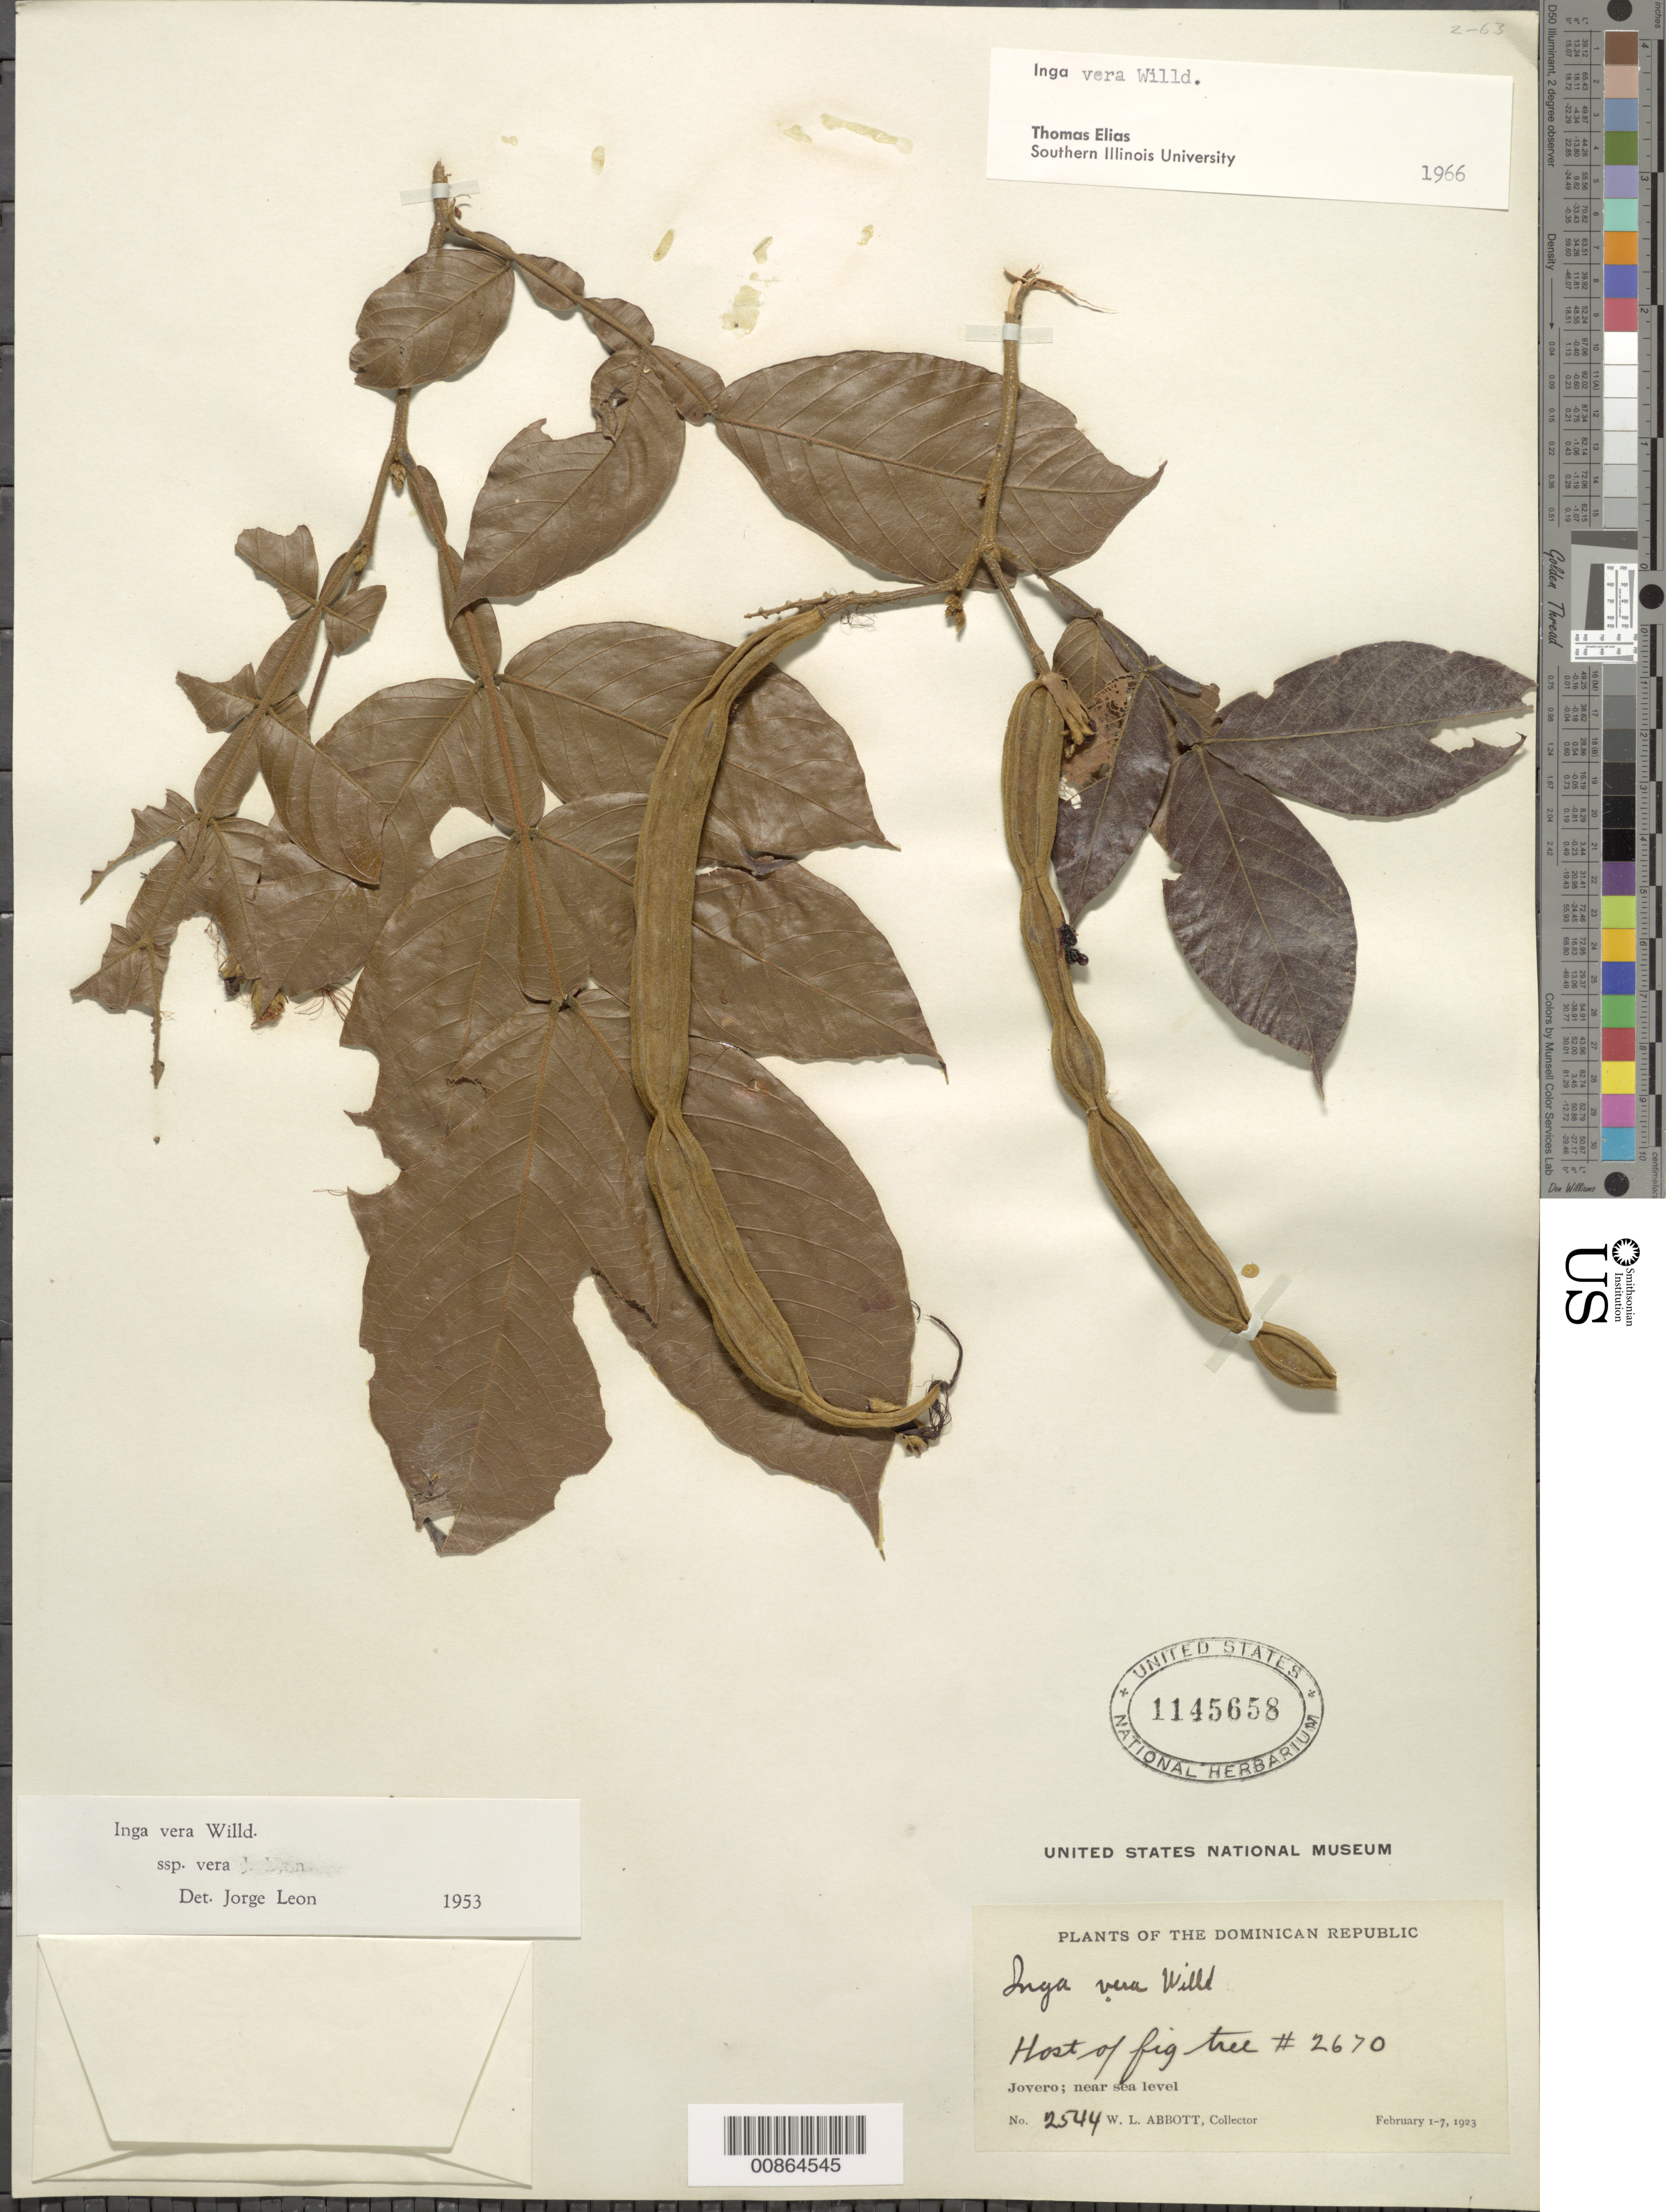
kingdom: Plantae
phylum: Tracheophyta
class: Magnoliopsida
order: Fabales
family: Fabaceae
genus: Inga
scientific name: Inga vera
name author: Willd.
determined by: Elias, T., (SIU), Southern Illinois University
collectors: W. L. Abbott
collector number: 2544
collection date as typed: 01 Feb 1923 to 07 Feb 1923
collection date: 1923-02-01/1923-02-07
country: Dominican Republic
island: Hispaniola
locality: Jovero.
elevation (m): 0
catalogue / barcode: US 1145658